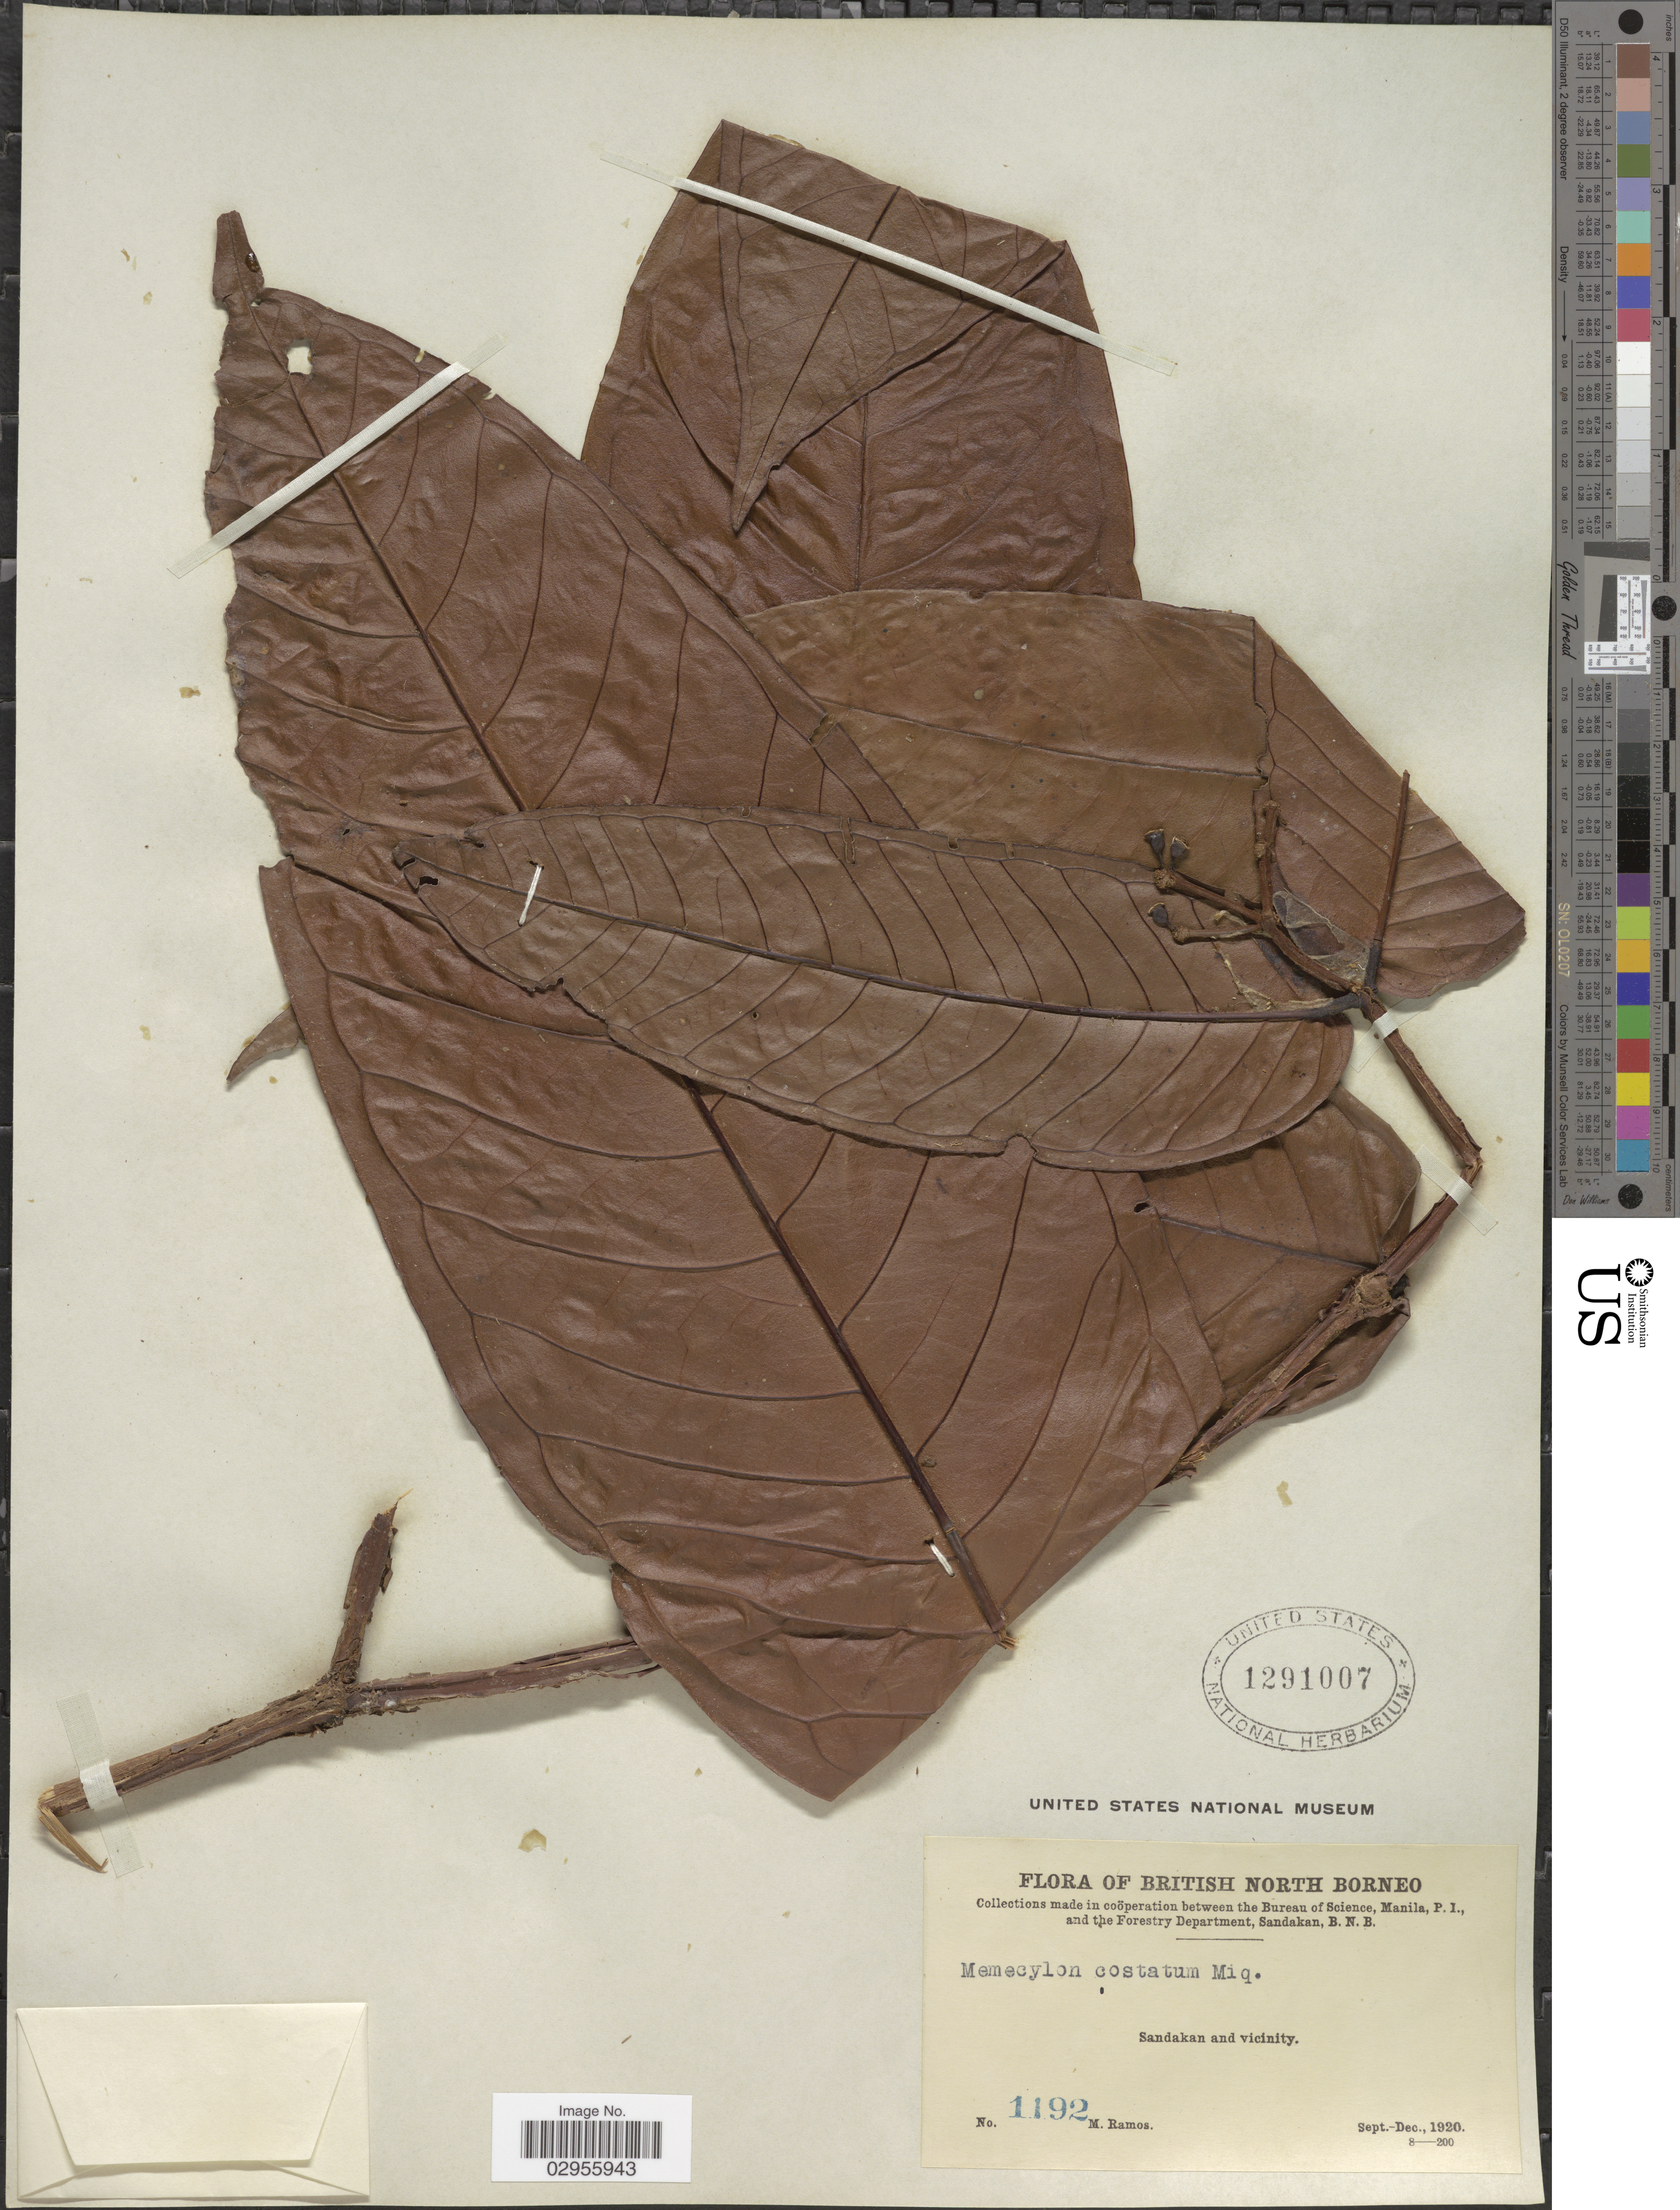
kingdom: Plantae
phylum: Tracheophyta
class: Magnoliopsida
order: Myrtales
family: Melastomataceae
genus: Memecylon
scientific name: Memecylon costatum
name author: Miq.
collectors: M. Ramos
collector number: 1192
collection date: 1920-09/1920-12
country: Malaysia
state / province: Sabah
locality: British North Borneo. Sandakan and vicinity.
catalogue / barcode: US 1291007